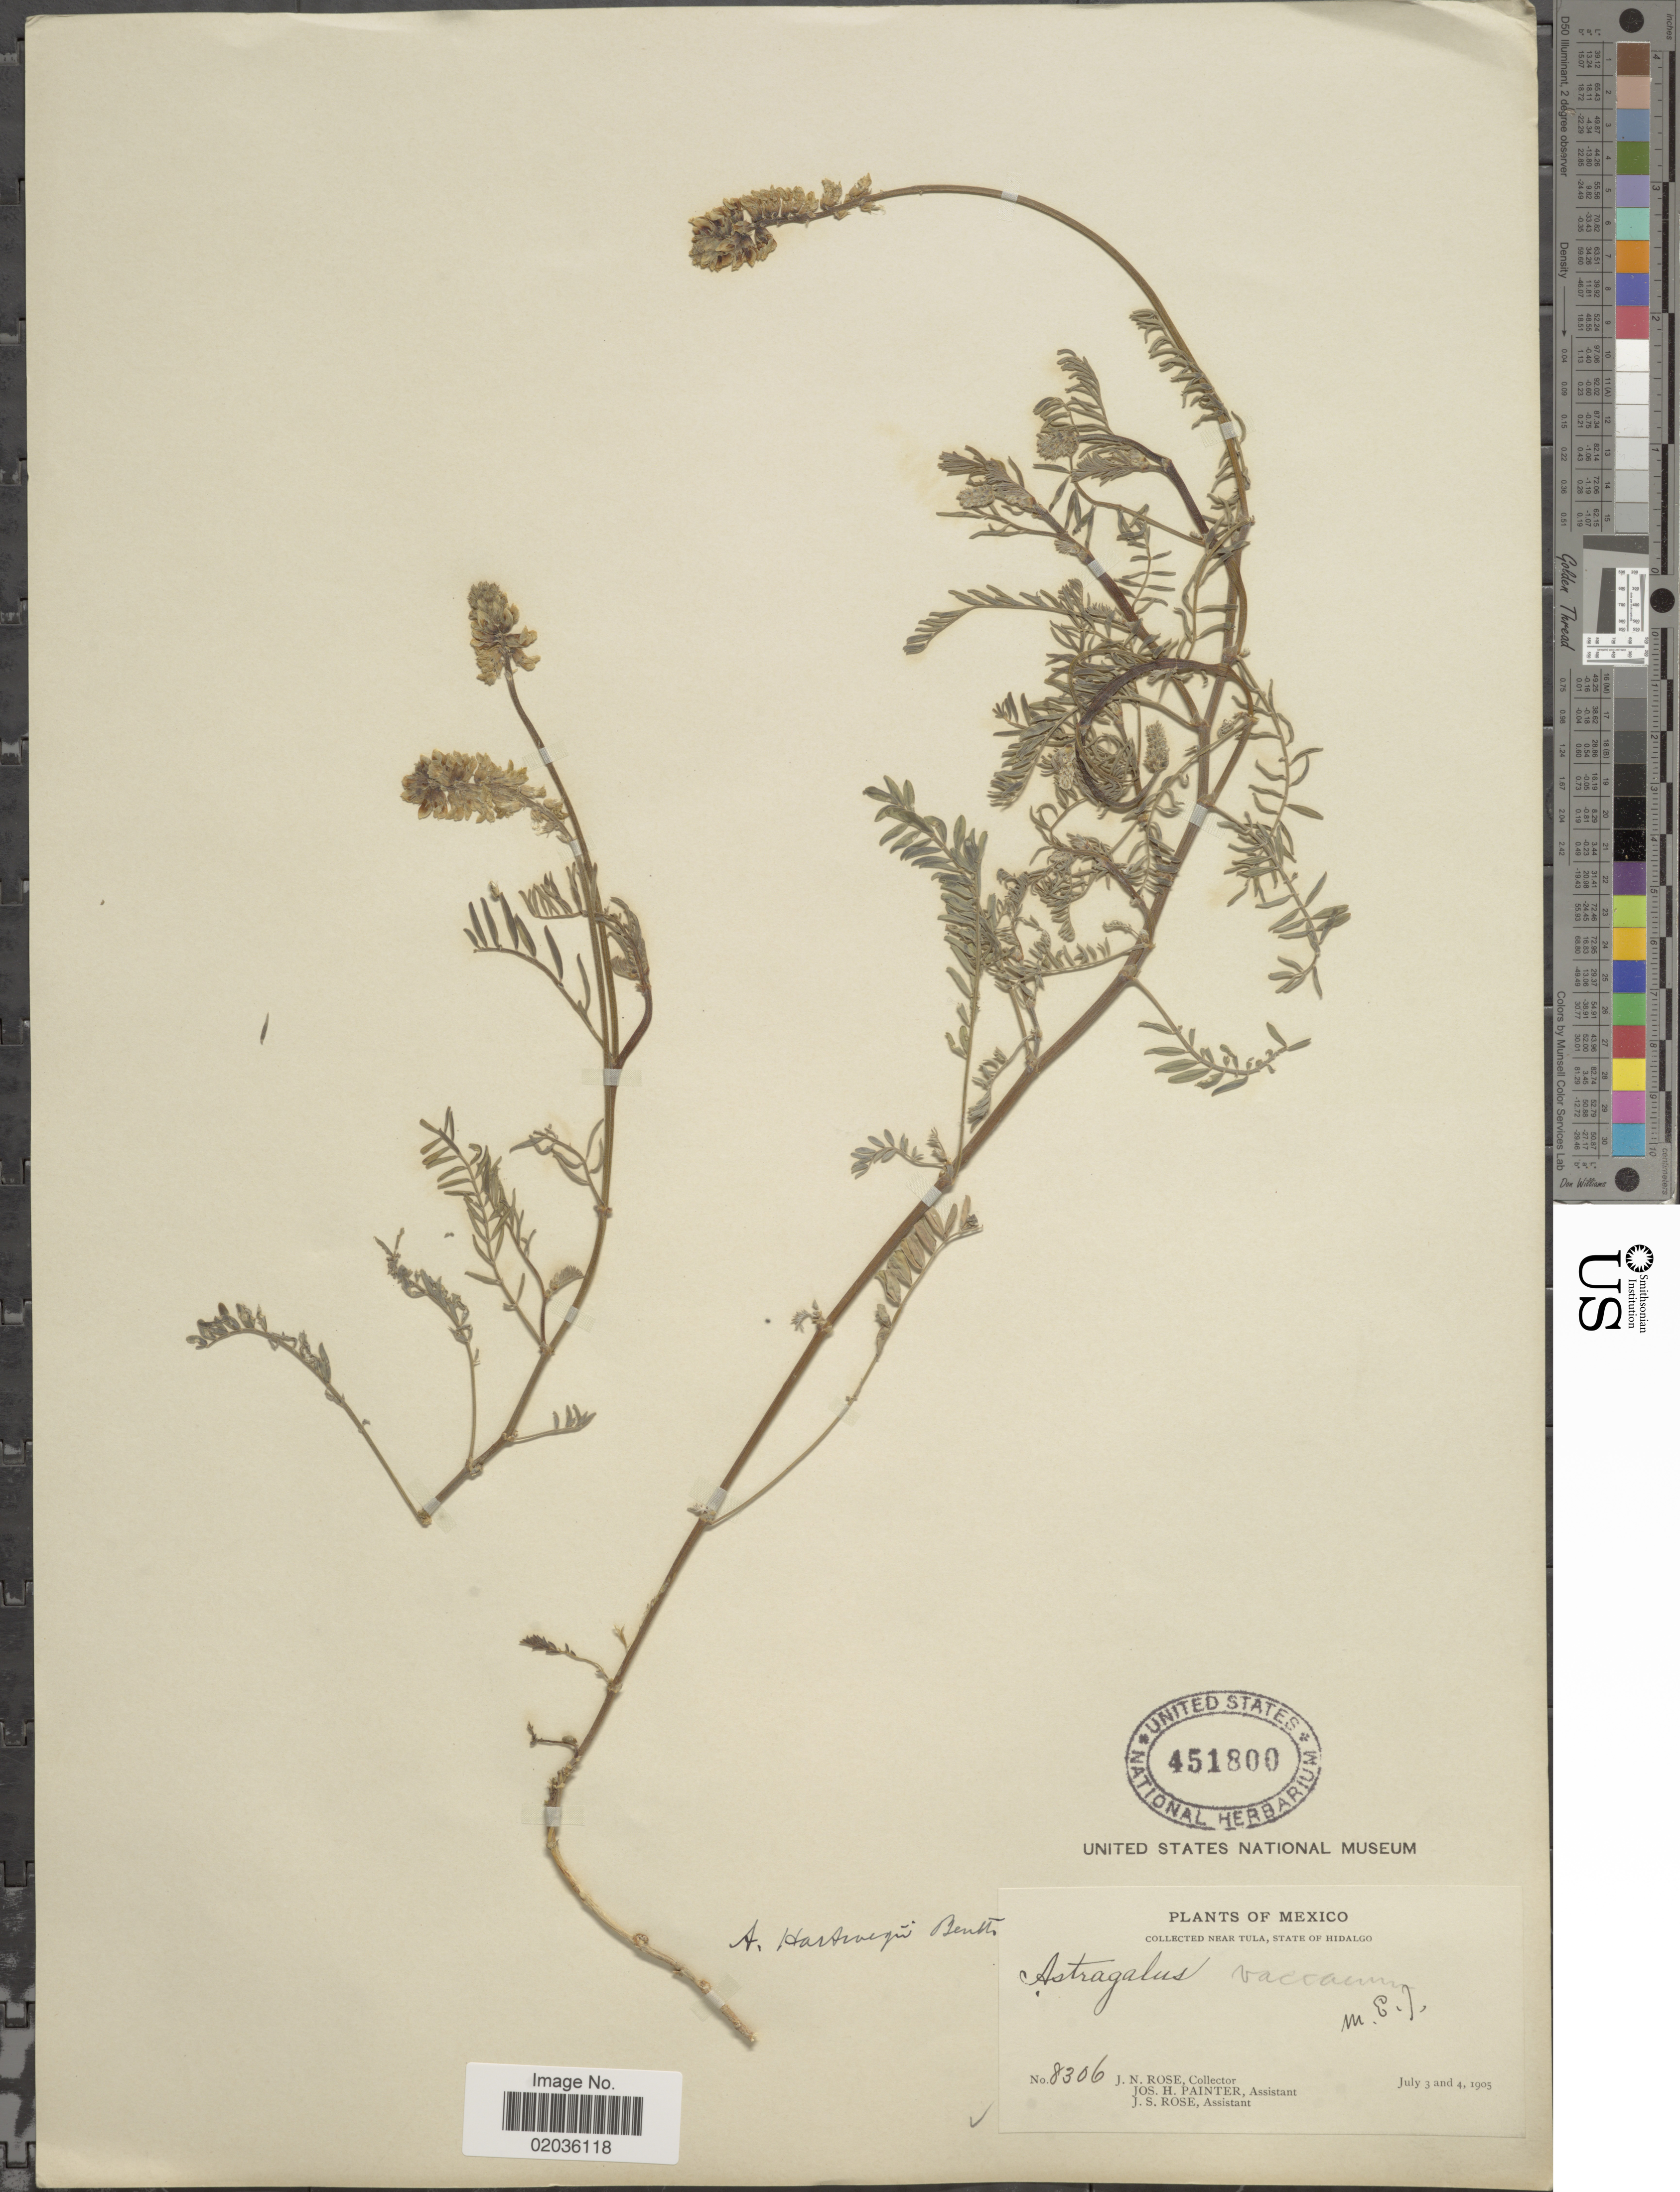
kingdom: Plantae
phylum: Tracheophyta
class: Magnoliopsida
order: Fabales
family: Fabaceae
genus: Astragalus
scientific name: Astragalus hartwegii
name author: Benth.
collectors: J. N. Rose, J. H. Painter & J. S. Rose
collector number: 8306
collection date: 1905-07-03/1905-07-04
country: Mexico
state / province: Hidalgo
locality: Near Tula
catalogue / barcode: US 451800